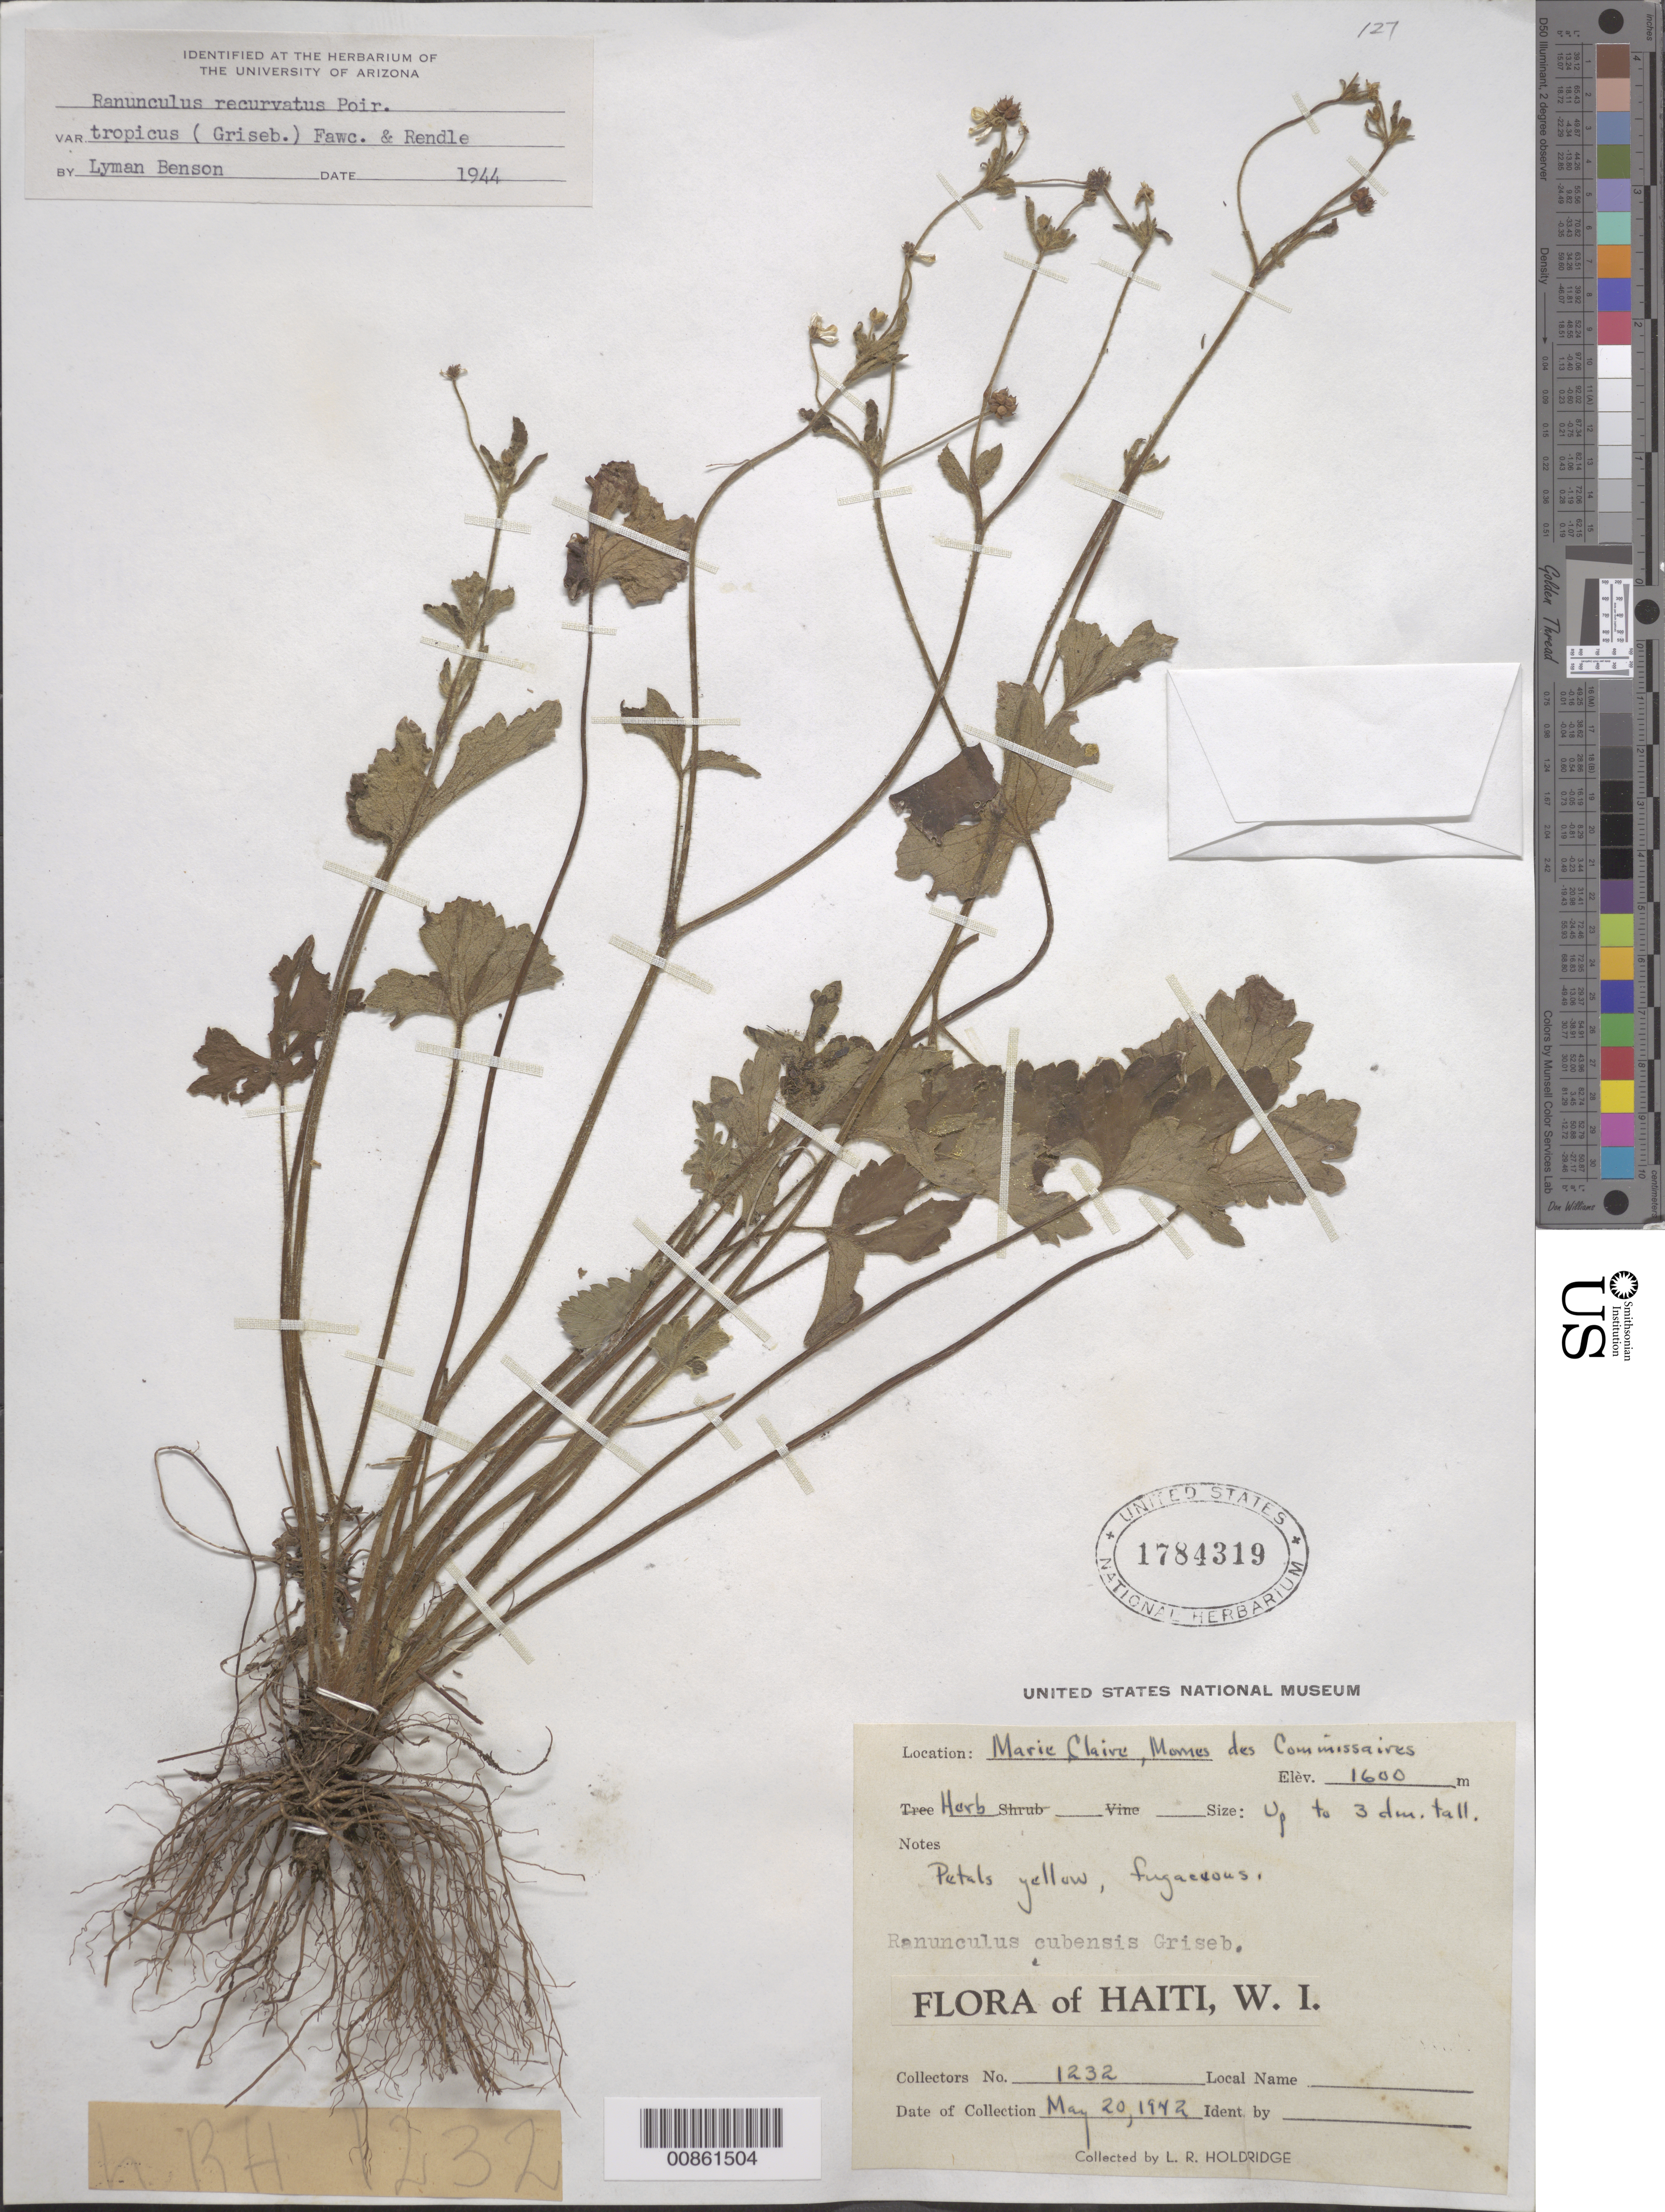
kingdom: Plantae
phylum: Tracheophyta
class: Magnoliopsida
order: Ranunculales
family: Ranunculaceae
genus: Ranunculus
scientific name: Ranunculus recurvatus var. tropicus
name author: (Griseb.) Fawc. & Rendle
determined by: Benson, L.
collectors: L. Holdridge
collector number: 1232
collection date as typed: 20 May 1942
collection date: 1942-05-20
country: Haiti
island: Hispaniola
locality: Marie Claire, Mornes des Commissaires.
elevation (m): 1600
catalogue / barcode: US 1784319